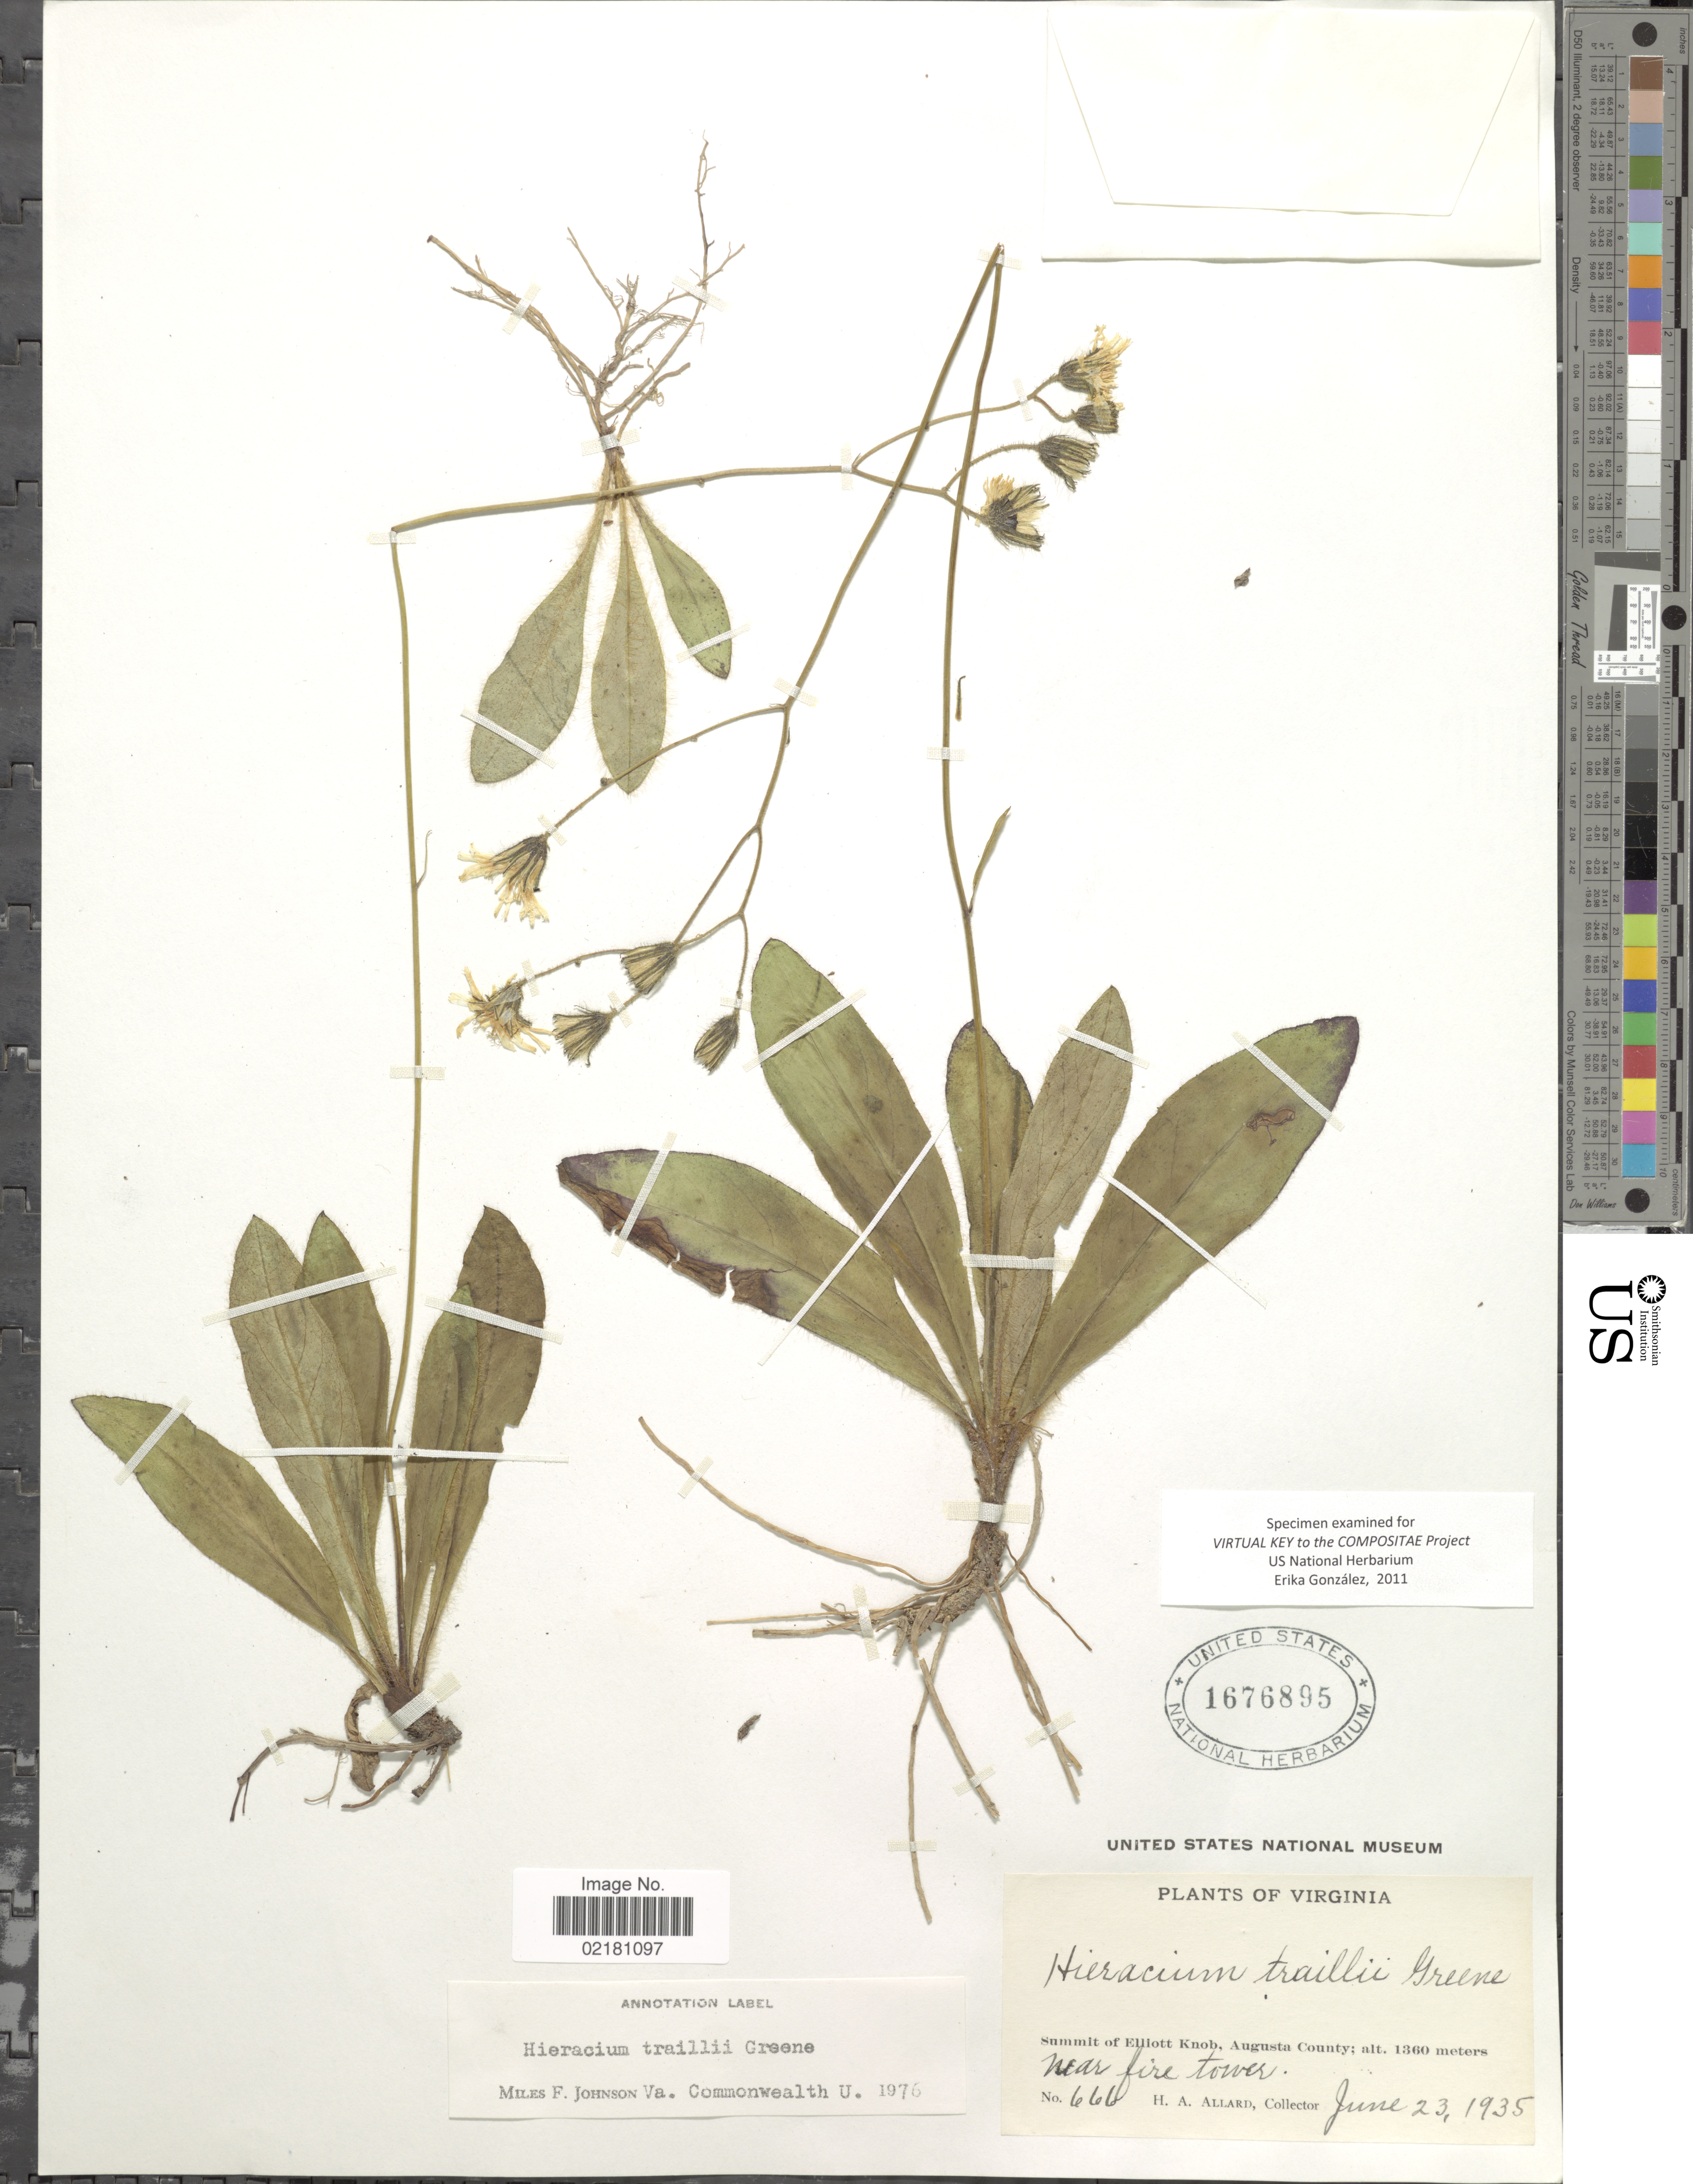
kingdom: Plantae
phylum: Tracheophyta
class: Magnoliopsida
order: Asterales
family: Asteraceae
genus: Hieracium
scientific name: Hieracium traillii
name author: Greene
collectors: H. A. Allard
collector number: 666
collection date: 1935-06-23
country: United States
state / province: Virginia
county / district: Augusta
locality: Summit of Elliot Knob, Augusta County. Near fire tower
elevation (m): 1360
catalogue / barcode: US 1676895